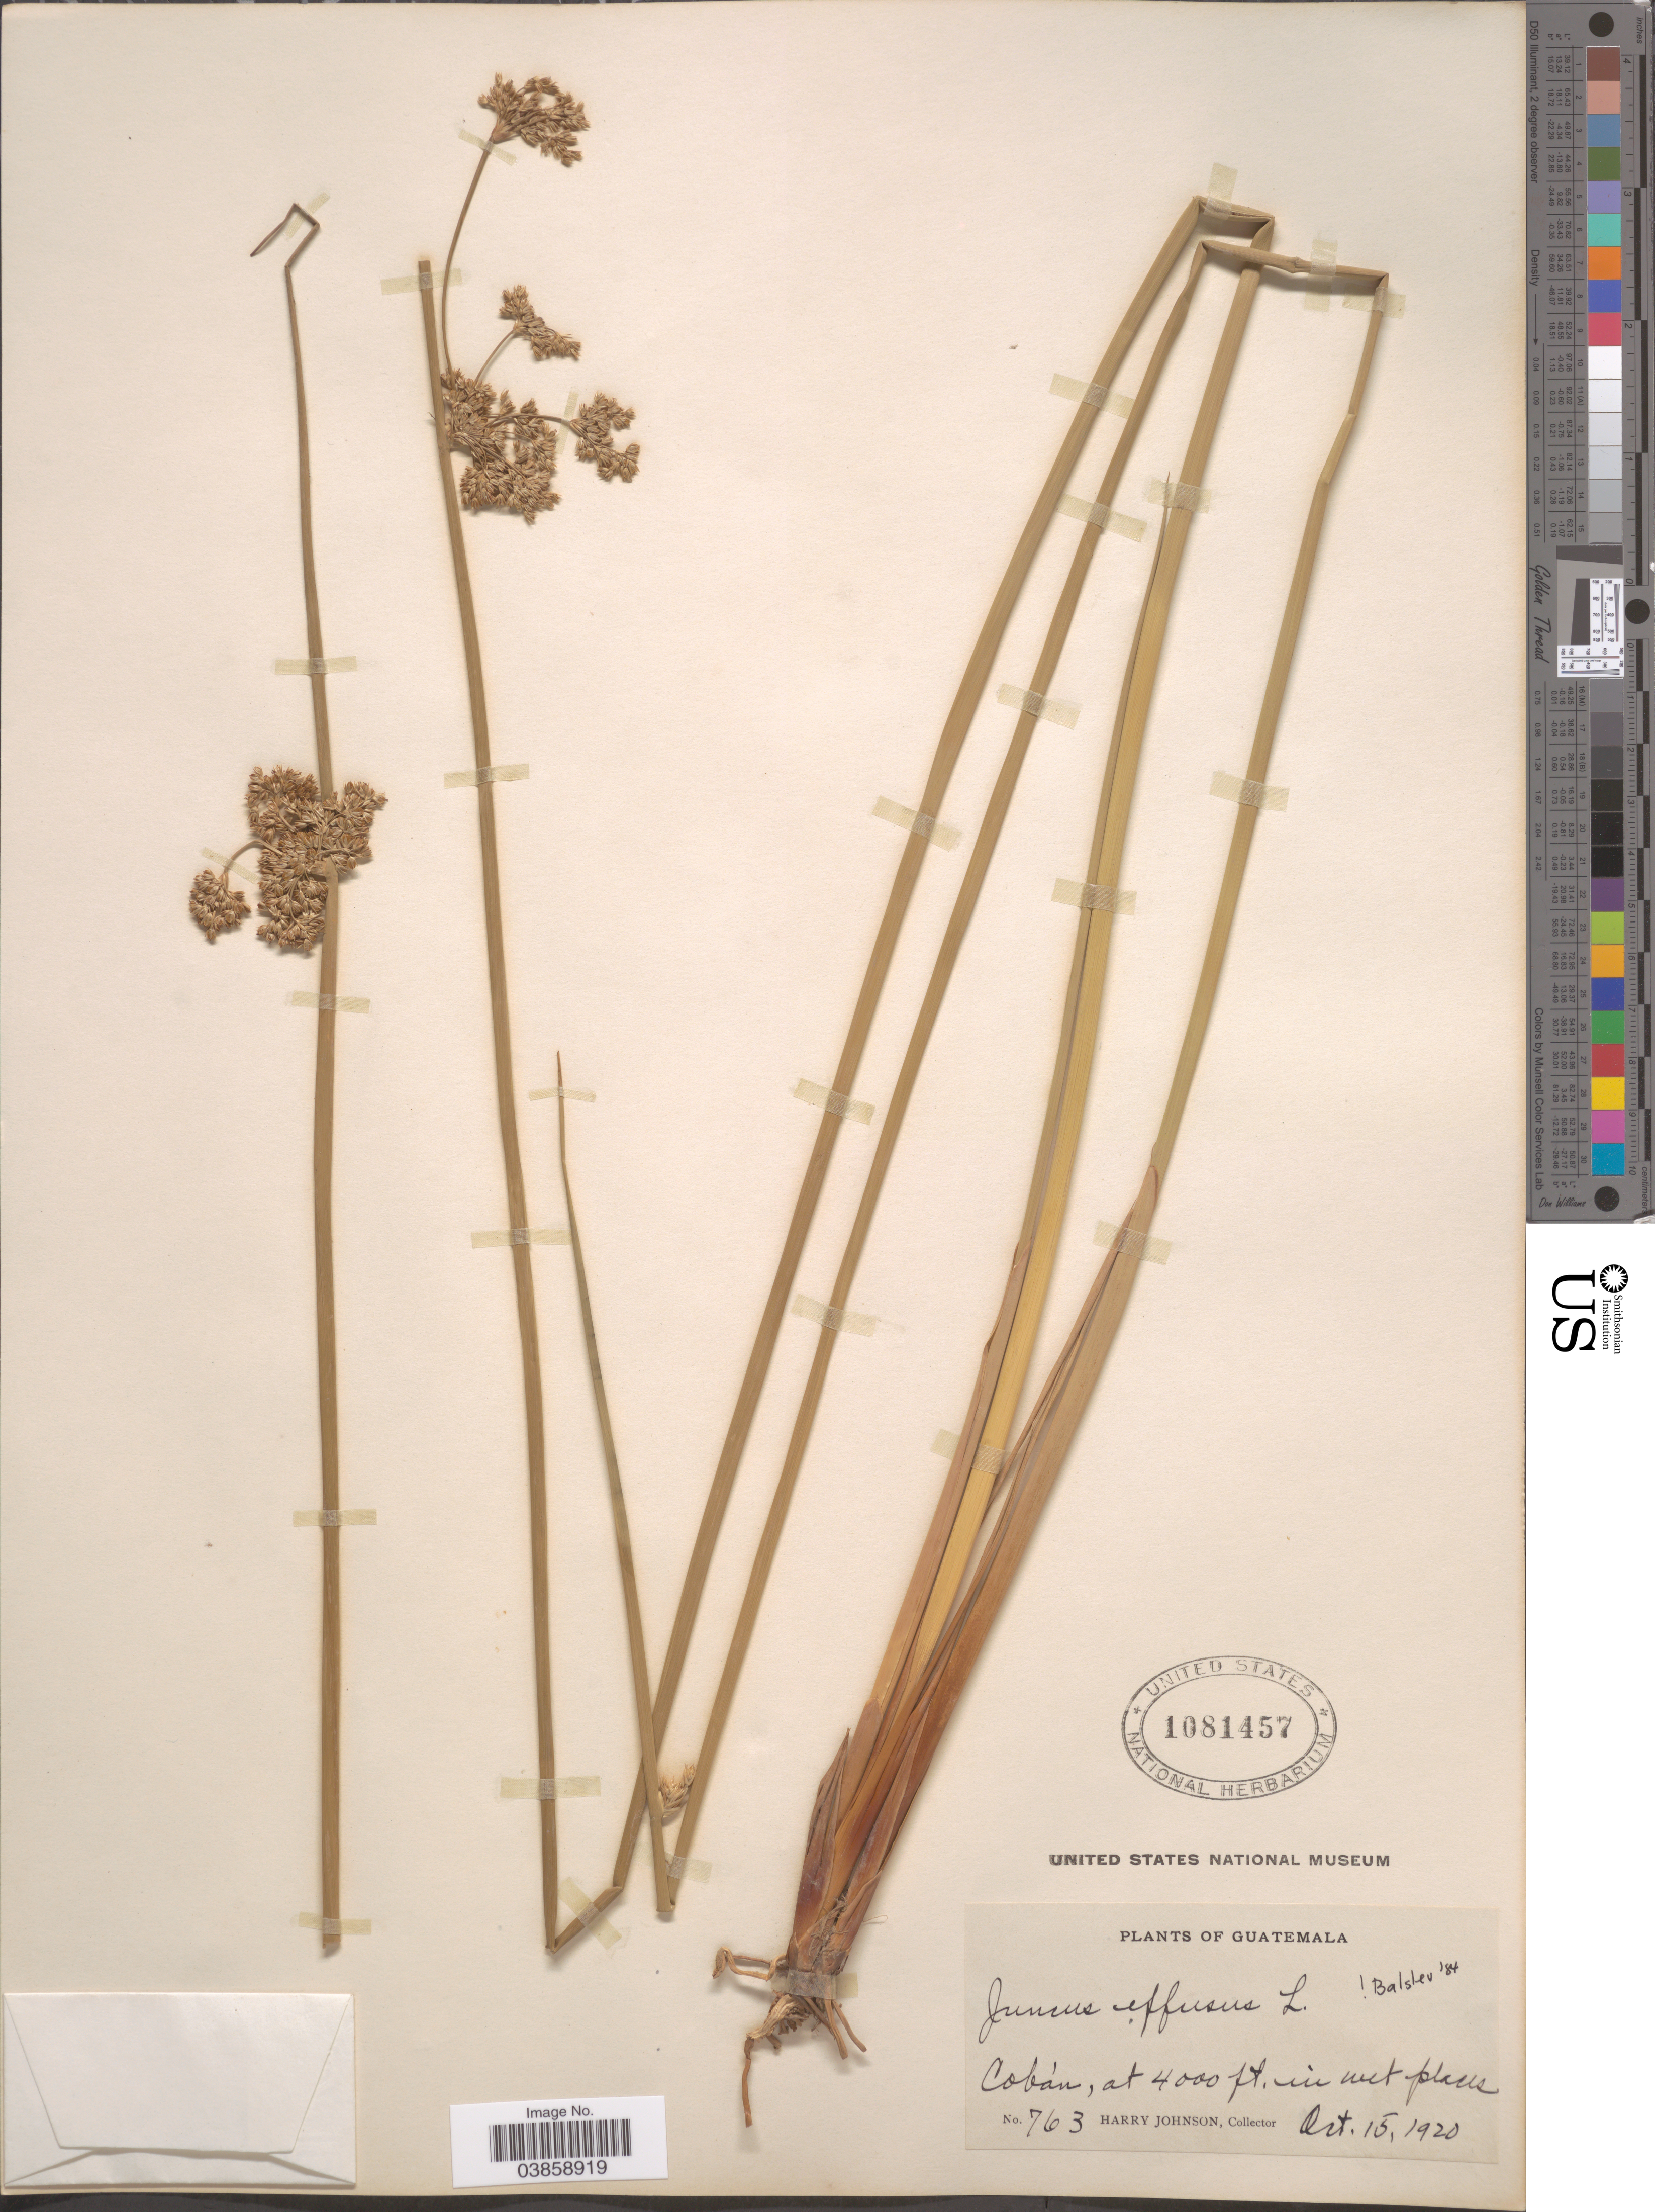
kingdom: Plantae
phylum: Tracheophyta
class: Liliopsida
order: Poales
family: Juncaceae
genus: Juncus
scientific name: Juncus effusus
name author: L.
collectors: H. Johnson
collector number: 763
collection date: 1920-10-15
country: Guatemala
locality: Cobán.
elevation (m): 1219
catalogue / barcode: US 1081457